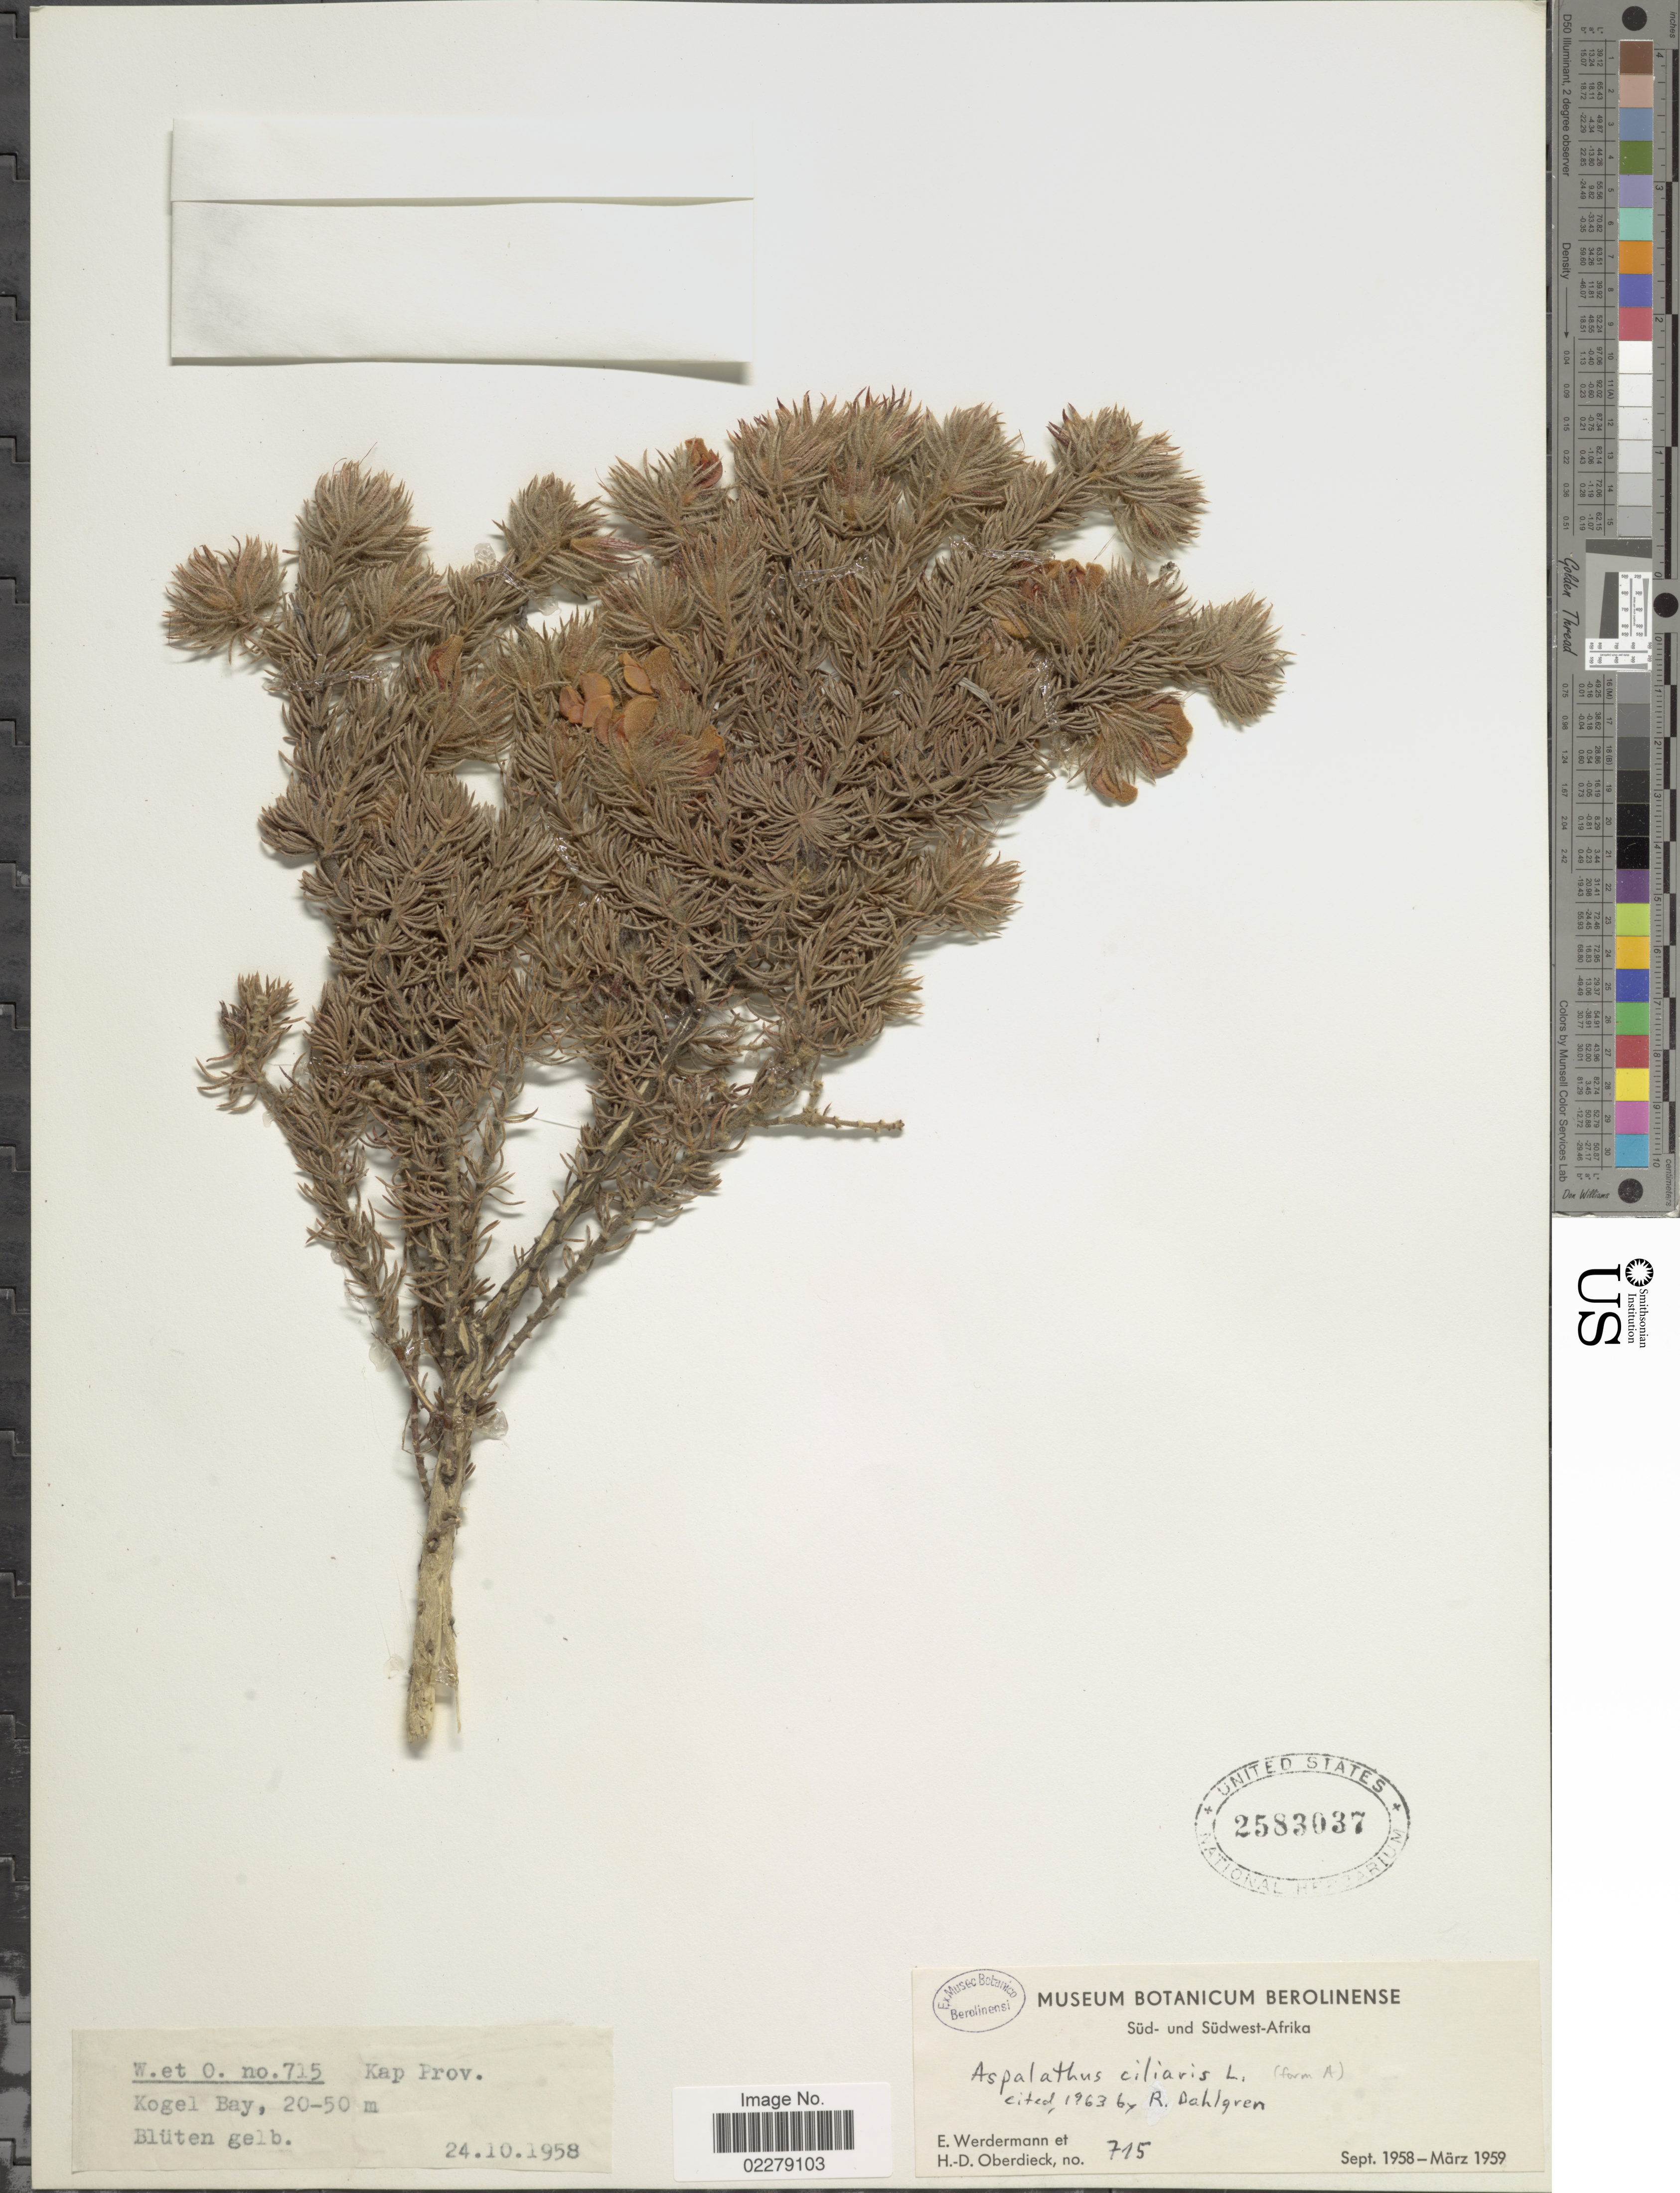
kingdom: Plantae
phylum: Tracheophyta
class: Magnoliopsida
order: Fabales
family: Fabaceae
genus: Aspalathus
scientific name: Aspalathus ciliaris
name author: L.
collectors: E. Werdermann & H. Oberdieck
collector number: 715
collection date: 1958-10-24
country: South Africa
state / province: Western Cape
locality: Sud- und Sudwest- Afrika. Kap Prov. Kogel Bay. Bluten gelb.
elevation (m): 20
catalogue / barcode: US 2583037